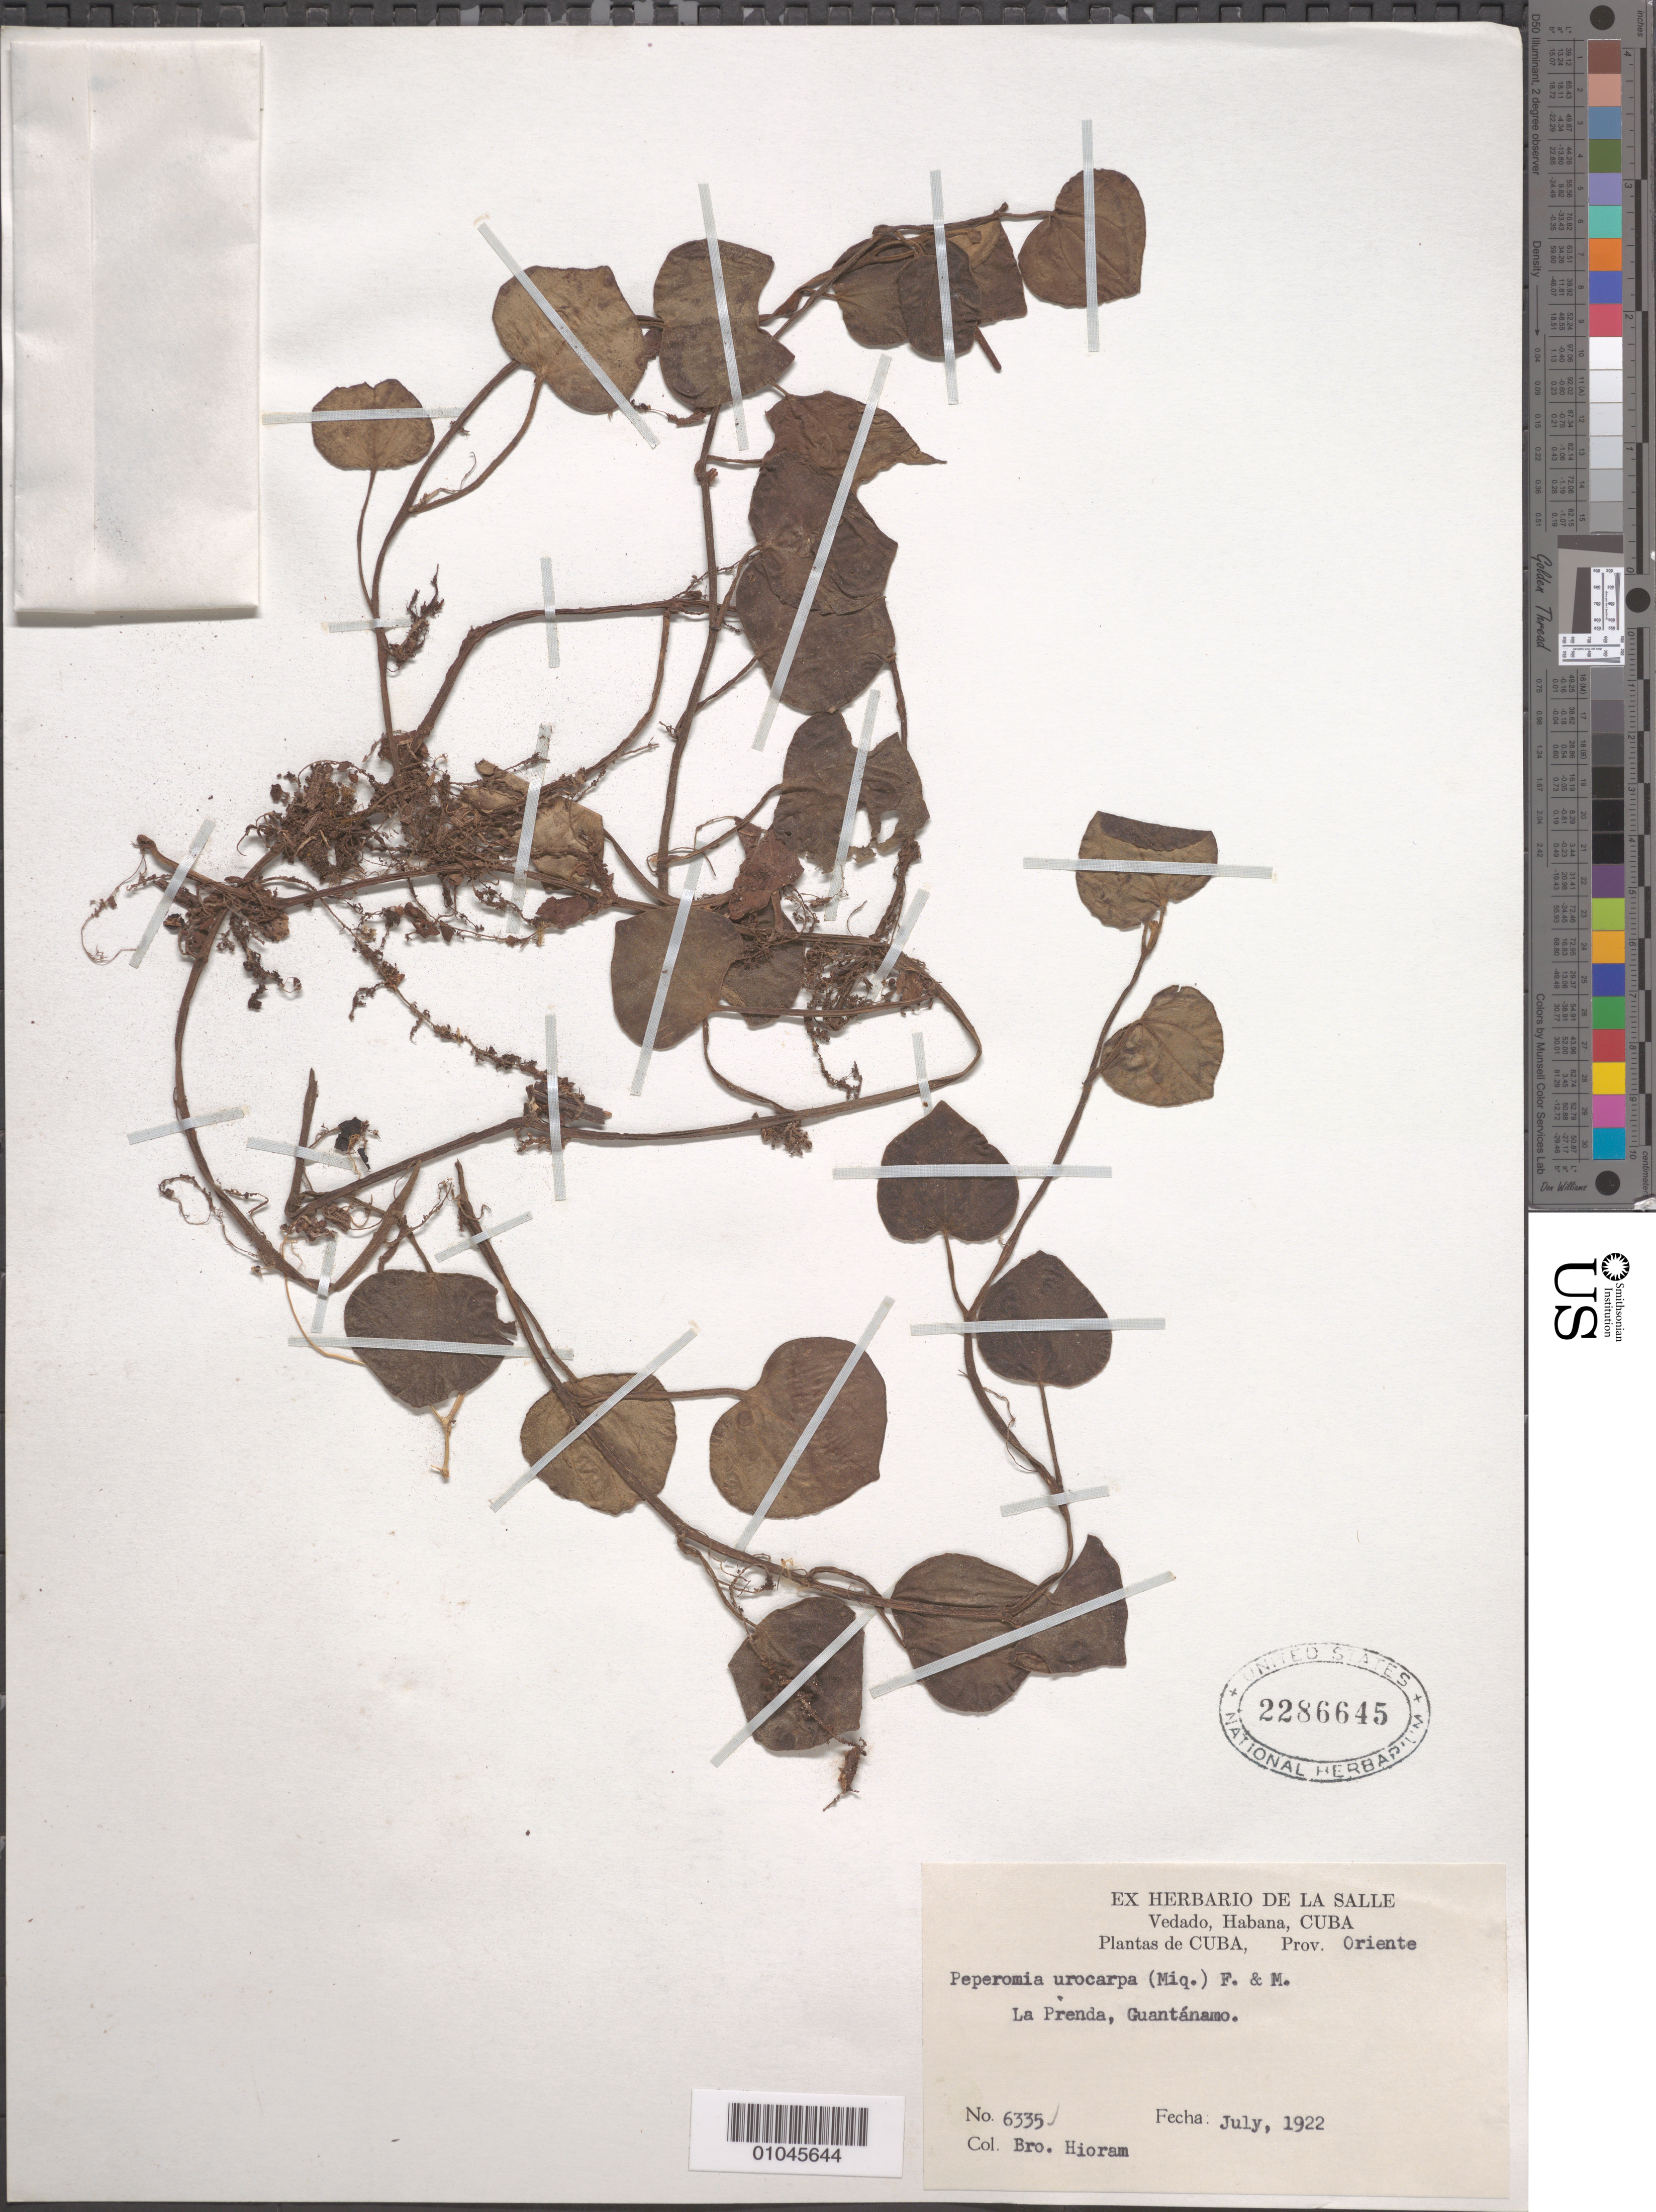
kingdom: Plantae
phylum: Tracheophyta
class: Magnoliopsida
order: Piperales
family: Piperaceae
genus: Peperomia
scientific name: Peperomia urocarpa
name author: Fisch. & C.A. Mey.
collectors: Bro. Hioram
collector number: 6335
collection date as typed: Jul 1922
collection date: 1922-07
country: Cuba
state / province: La Habana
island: Cuba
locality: La Prenda, Guantánamo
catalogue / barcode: US 2286645